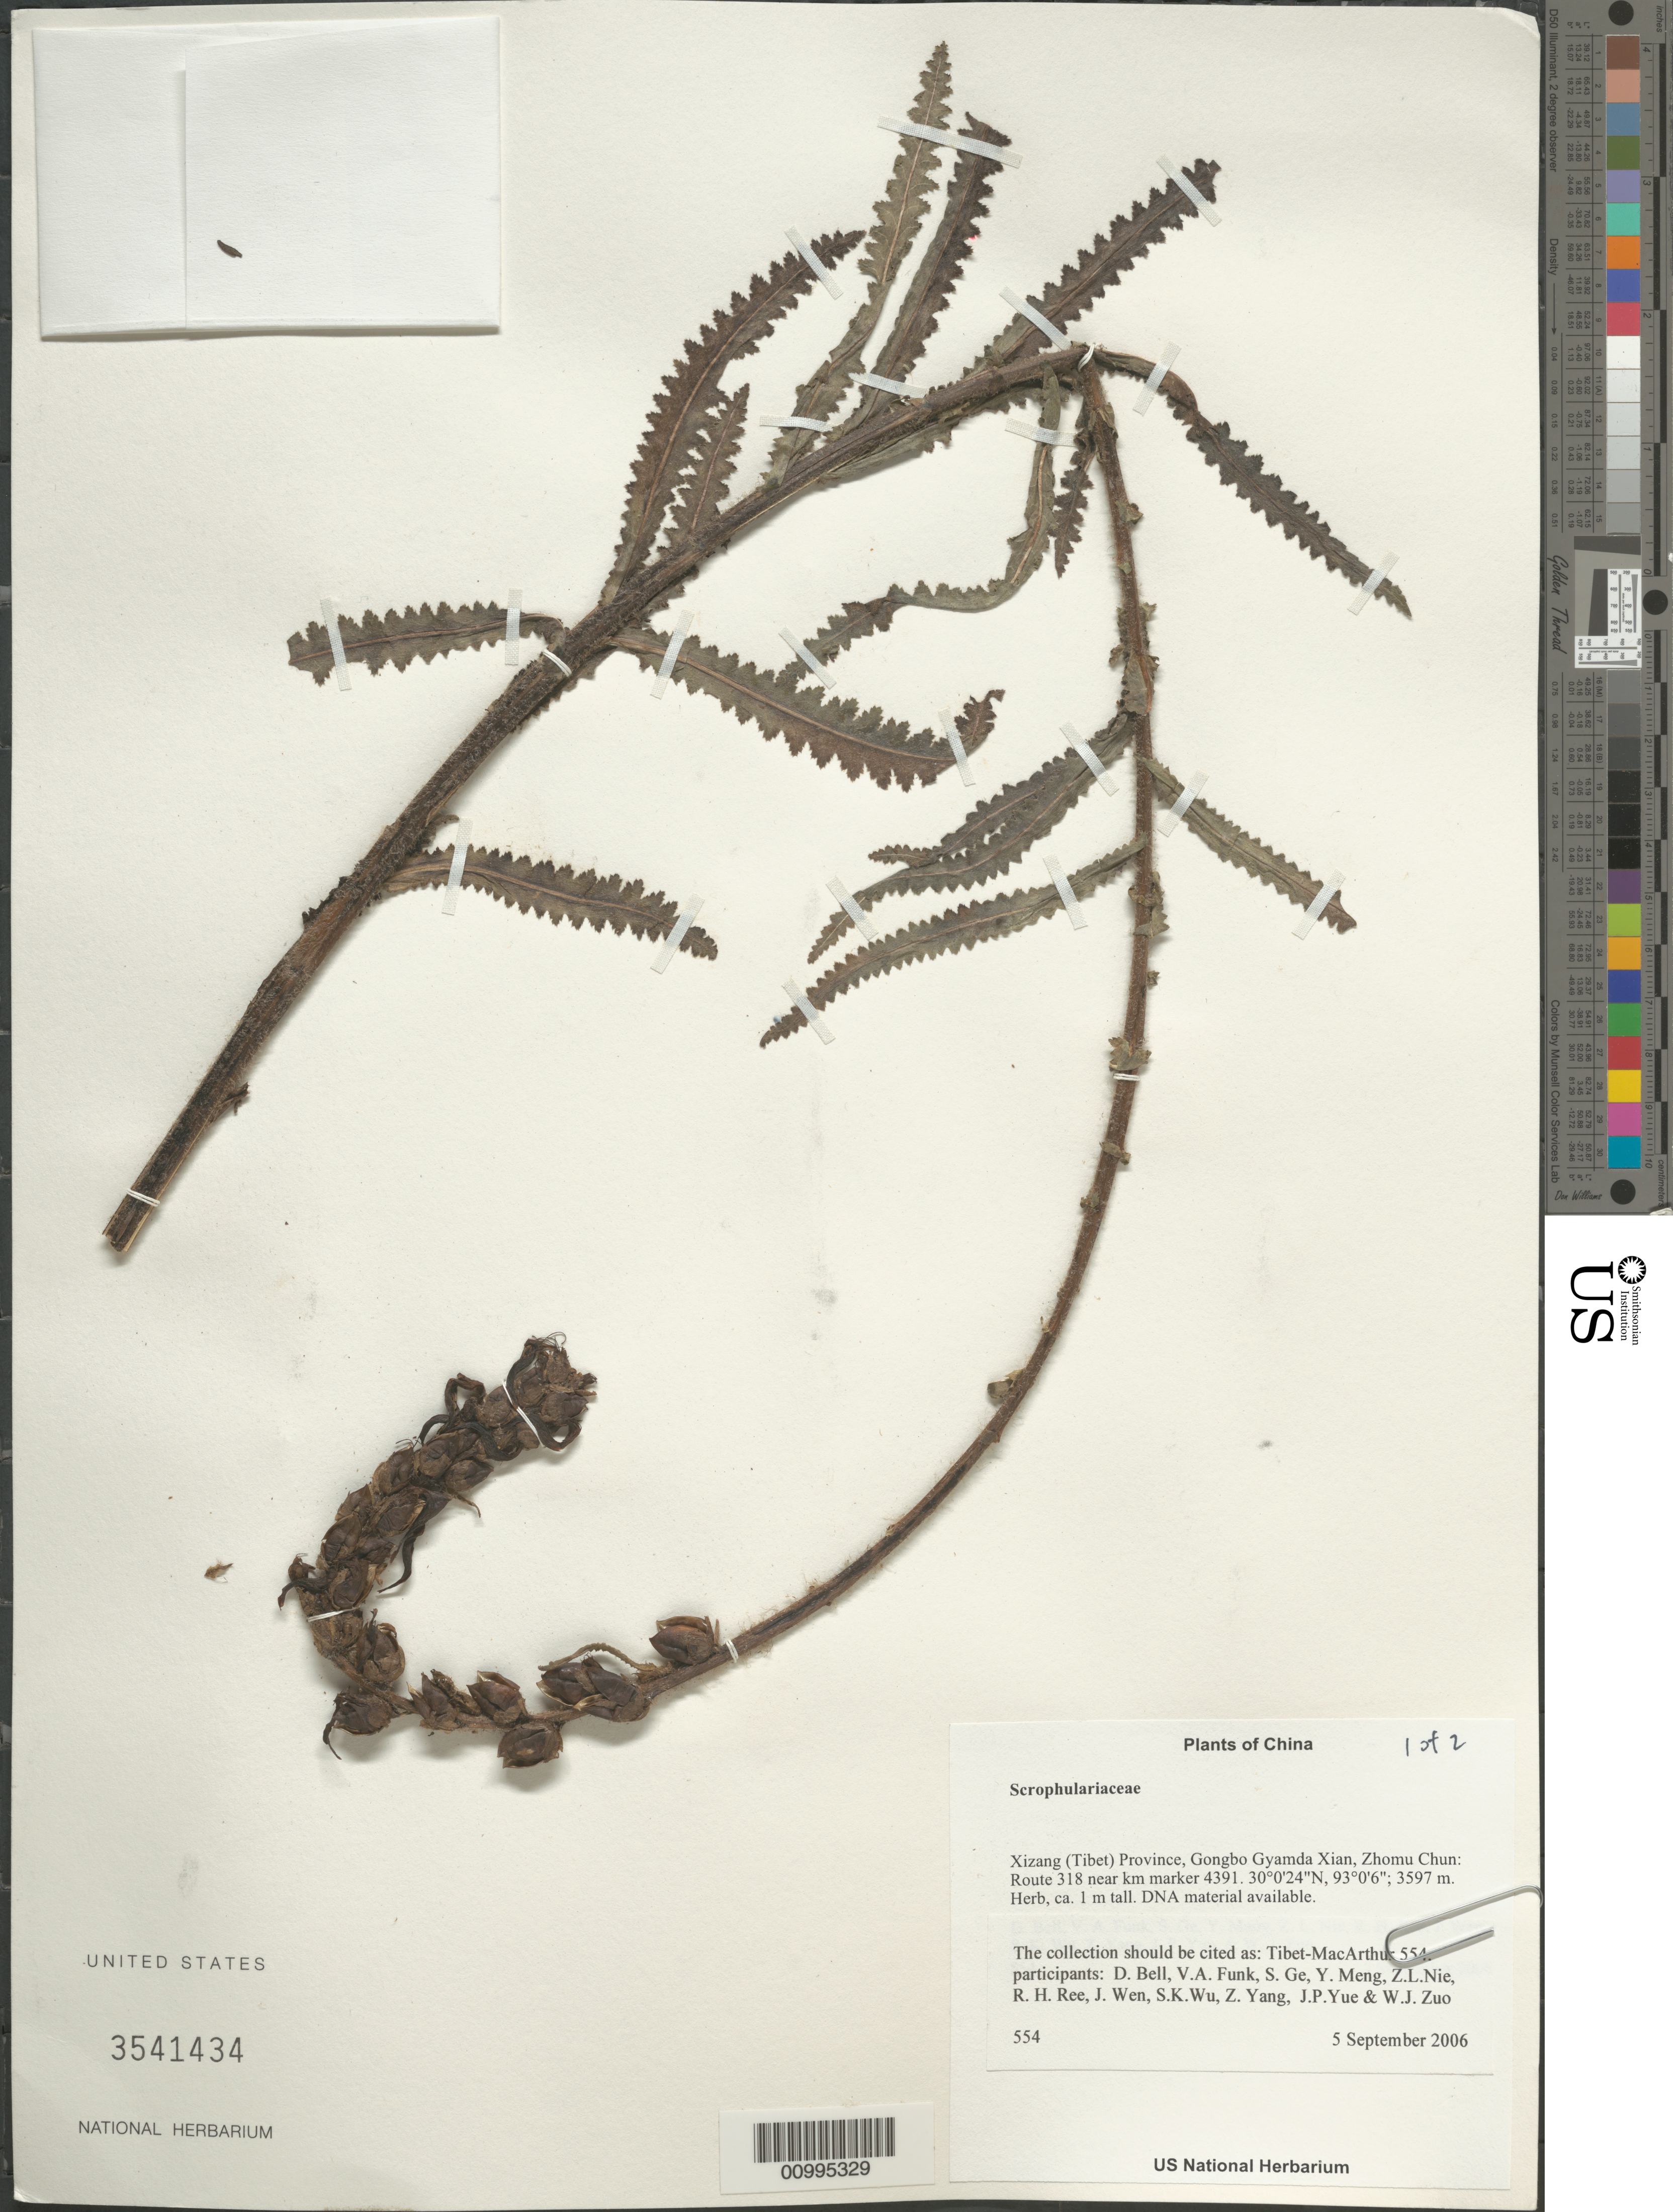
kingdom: Plantae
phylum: Tracheophyta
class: Magnoliopsida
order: Lamiales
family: Scrophulariaceae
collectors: Tibet-MacArthur, D. A. Bell, V. Funk, S. Ge & et al.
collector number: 554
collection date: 2006-09-05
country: China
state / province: Xizang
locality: Tibet Province, Gongbo Gyamda Xian, Zhomu Chun: Route 318 near km marker 4391.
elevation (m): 3597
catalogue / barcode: US 3541434